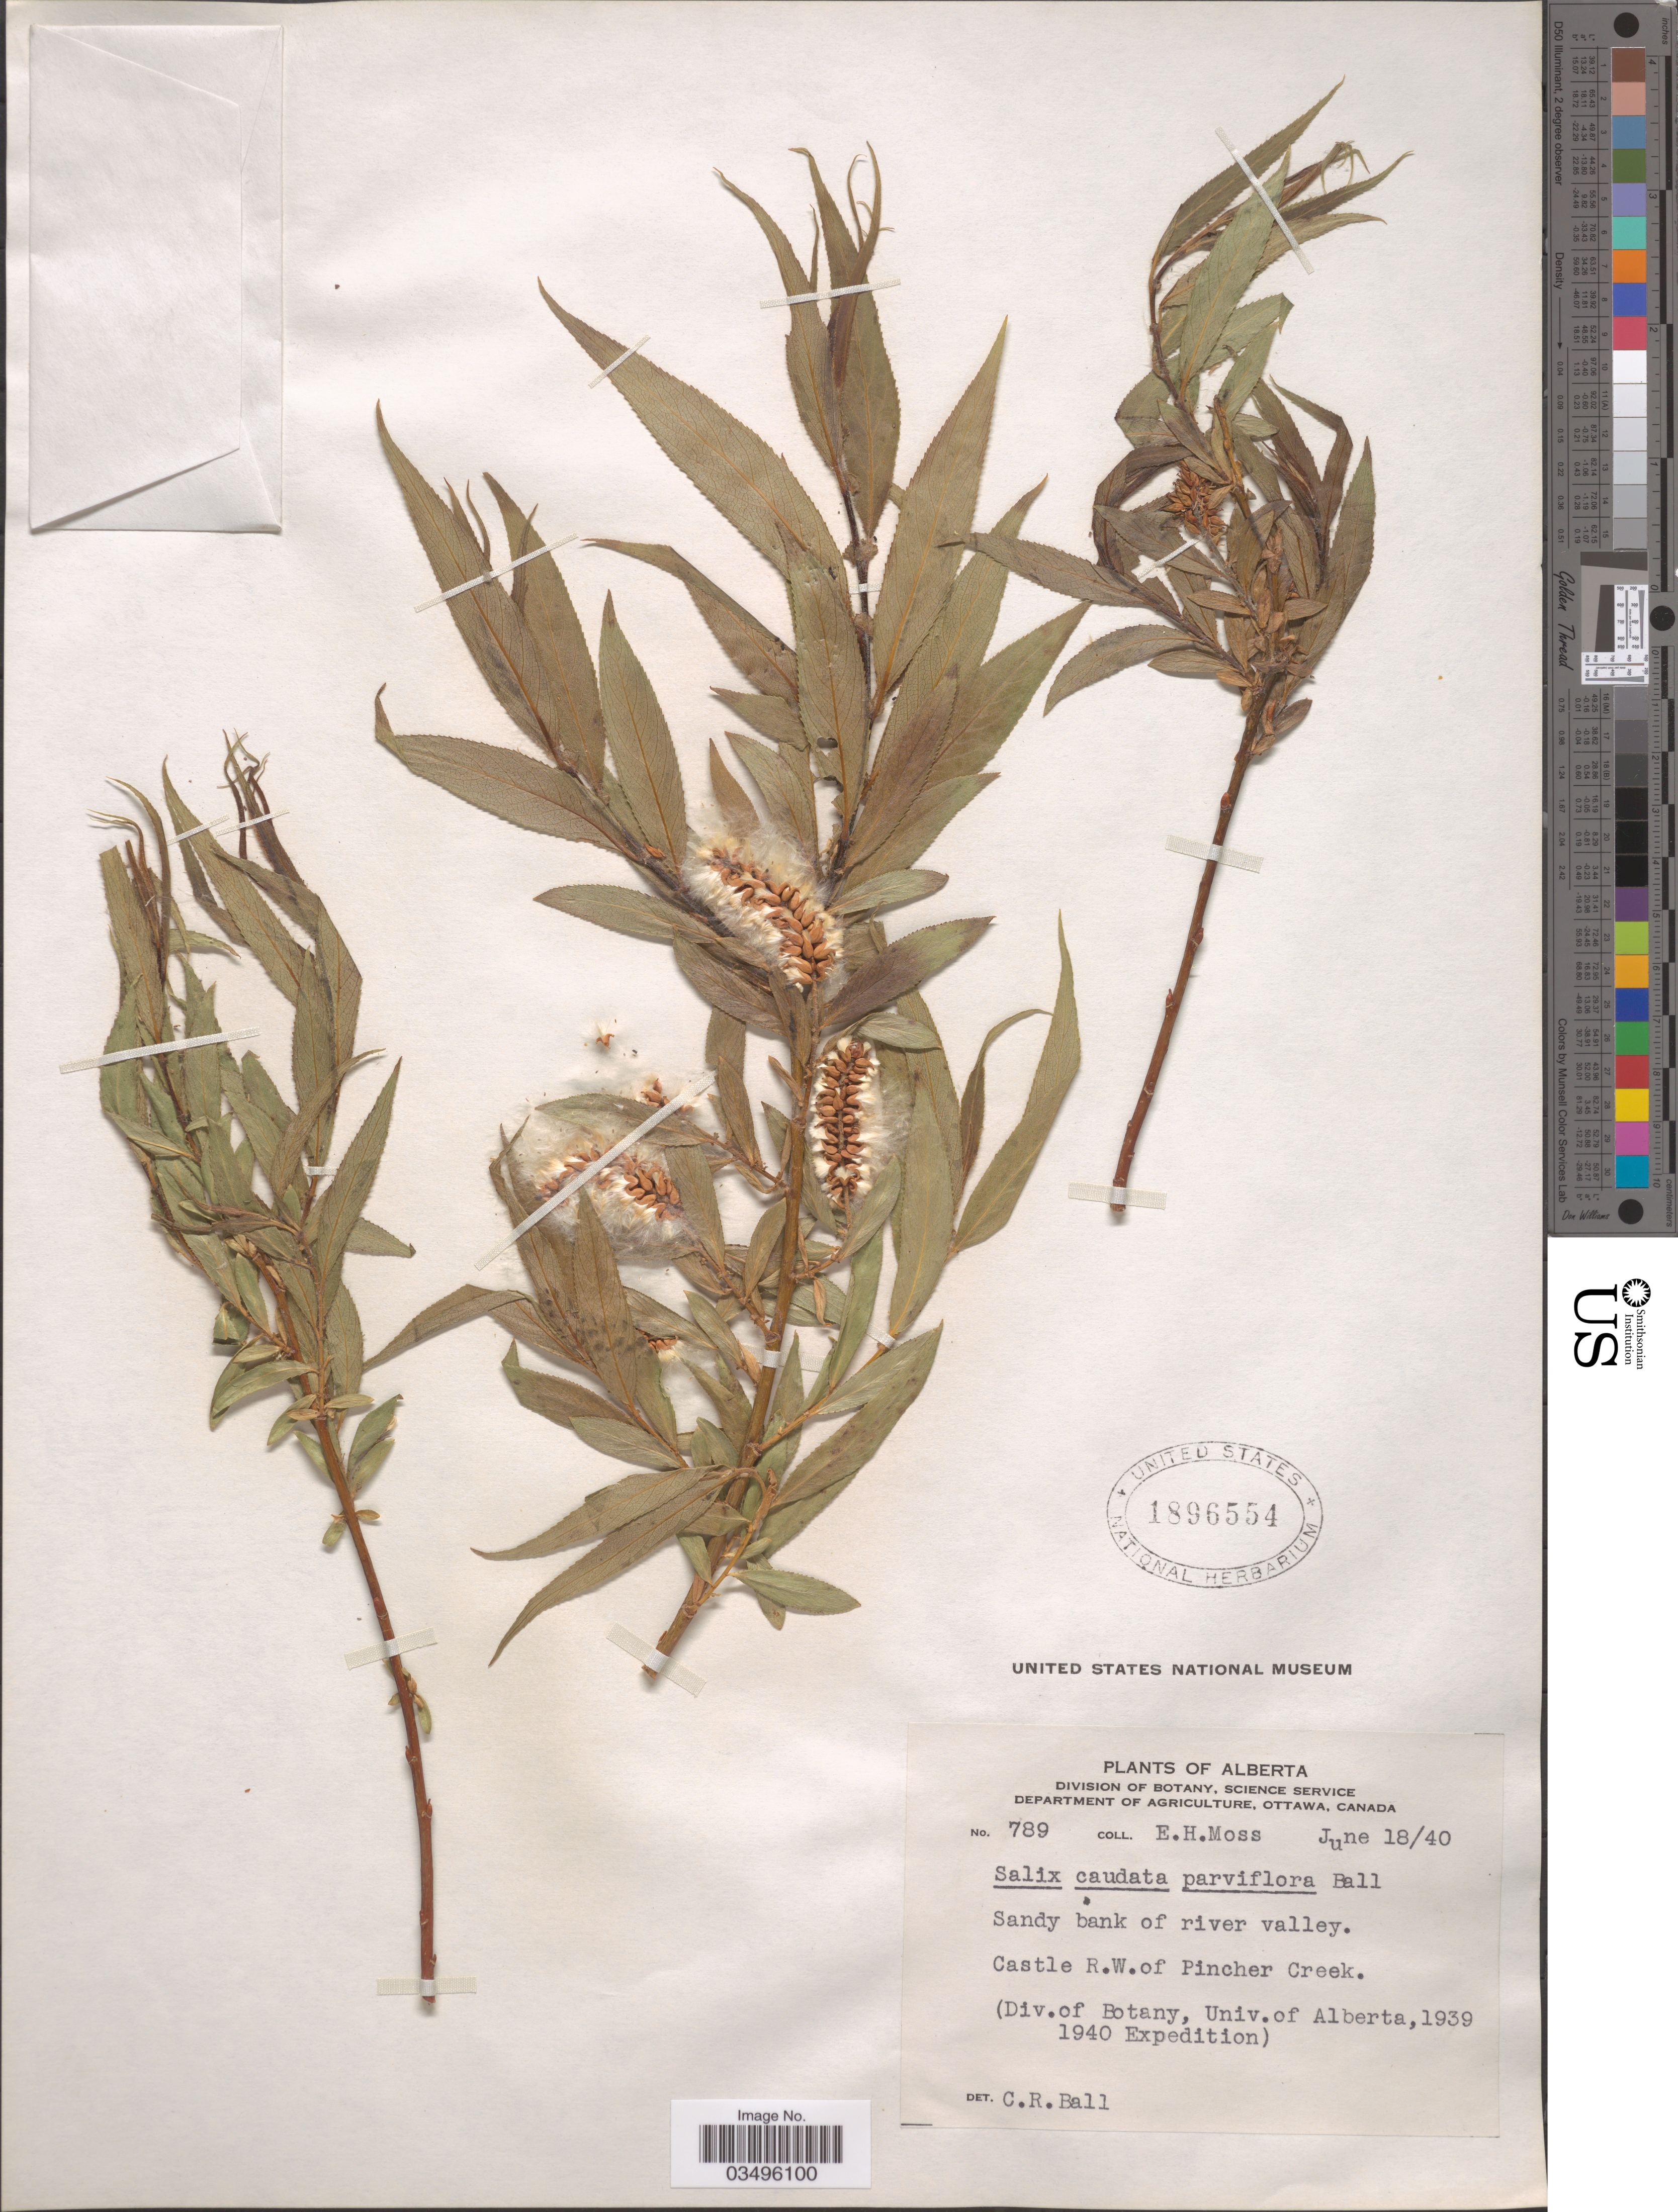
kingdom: Plantae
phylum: Tracheophyta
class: Magnoliopsida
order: Malpighiales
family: Salicaceae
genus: Salix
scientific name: Salix caudata var. parvifolia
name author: C.R. Ball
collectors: E. Moss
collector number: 789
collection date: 1940-06-18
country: Canada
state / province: Alberta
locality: Castle R.W. of Pincher Creek.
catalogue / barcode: US 1896554